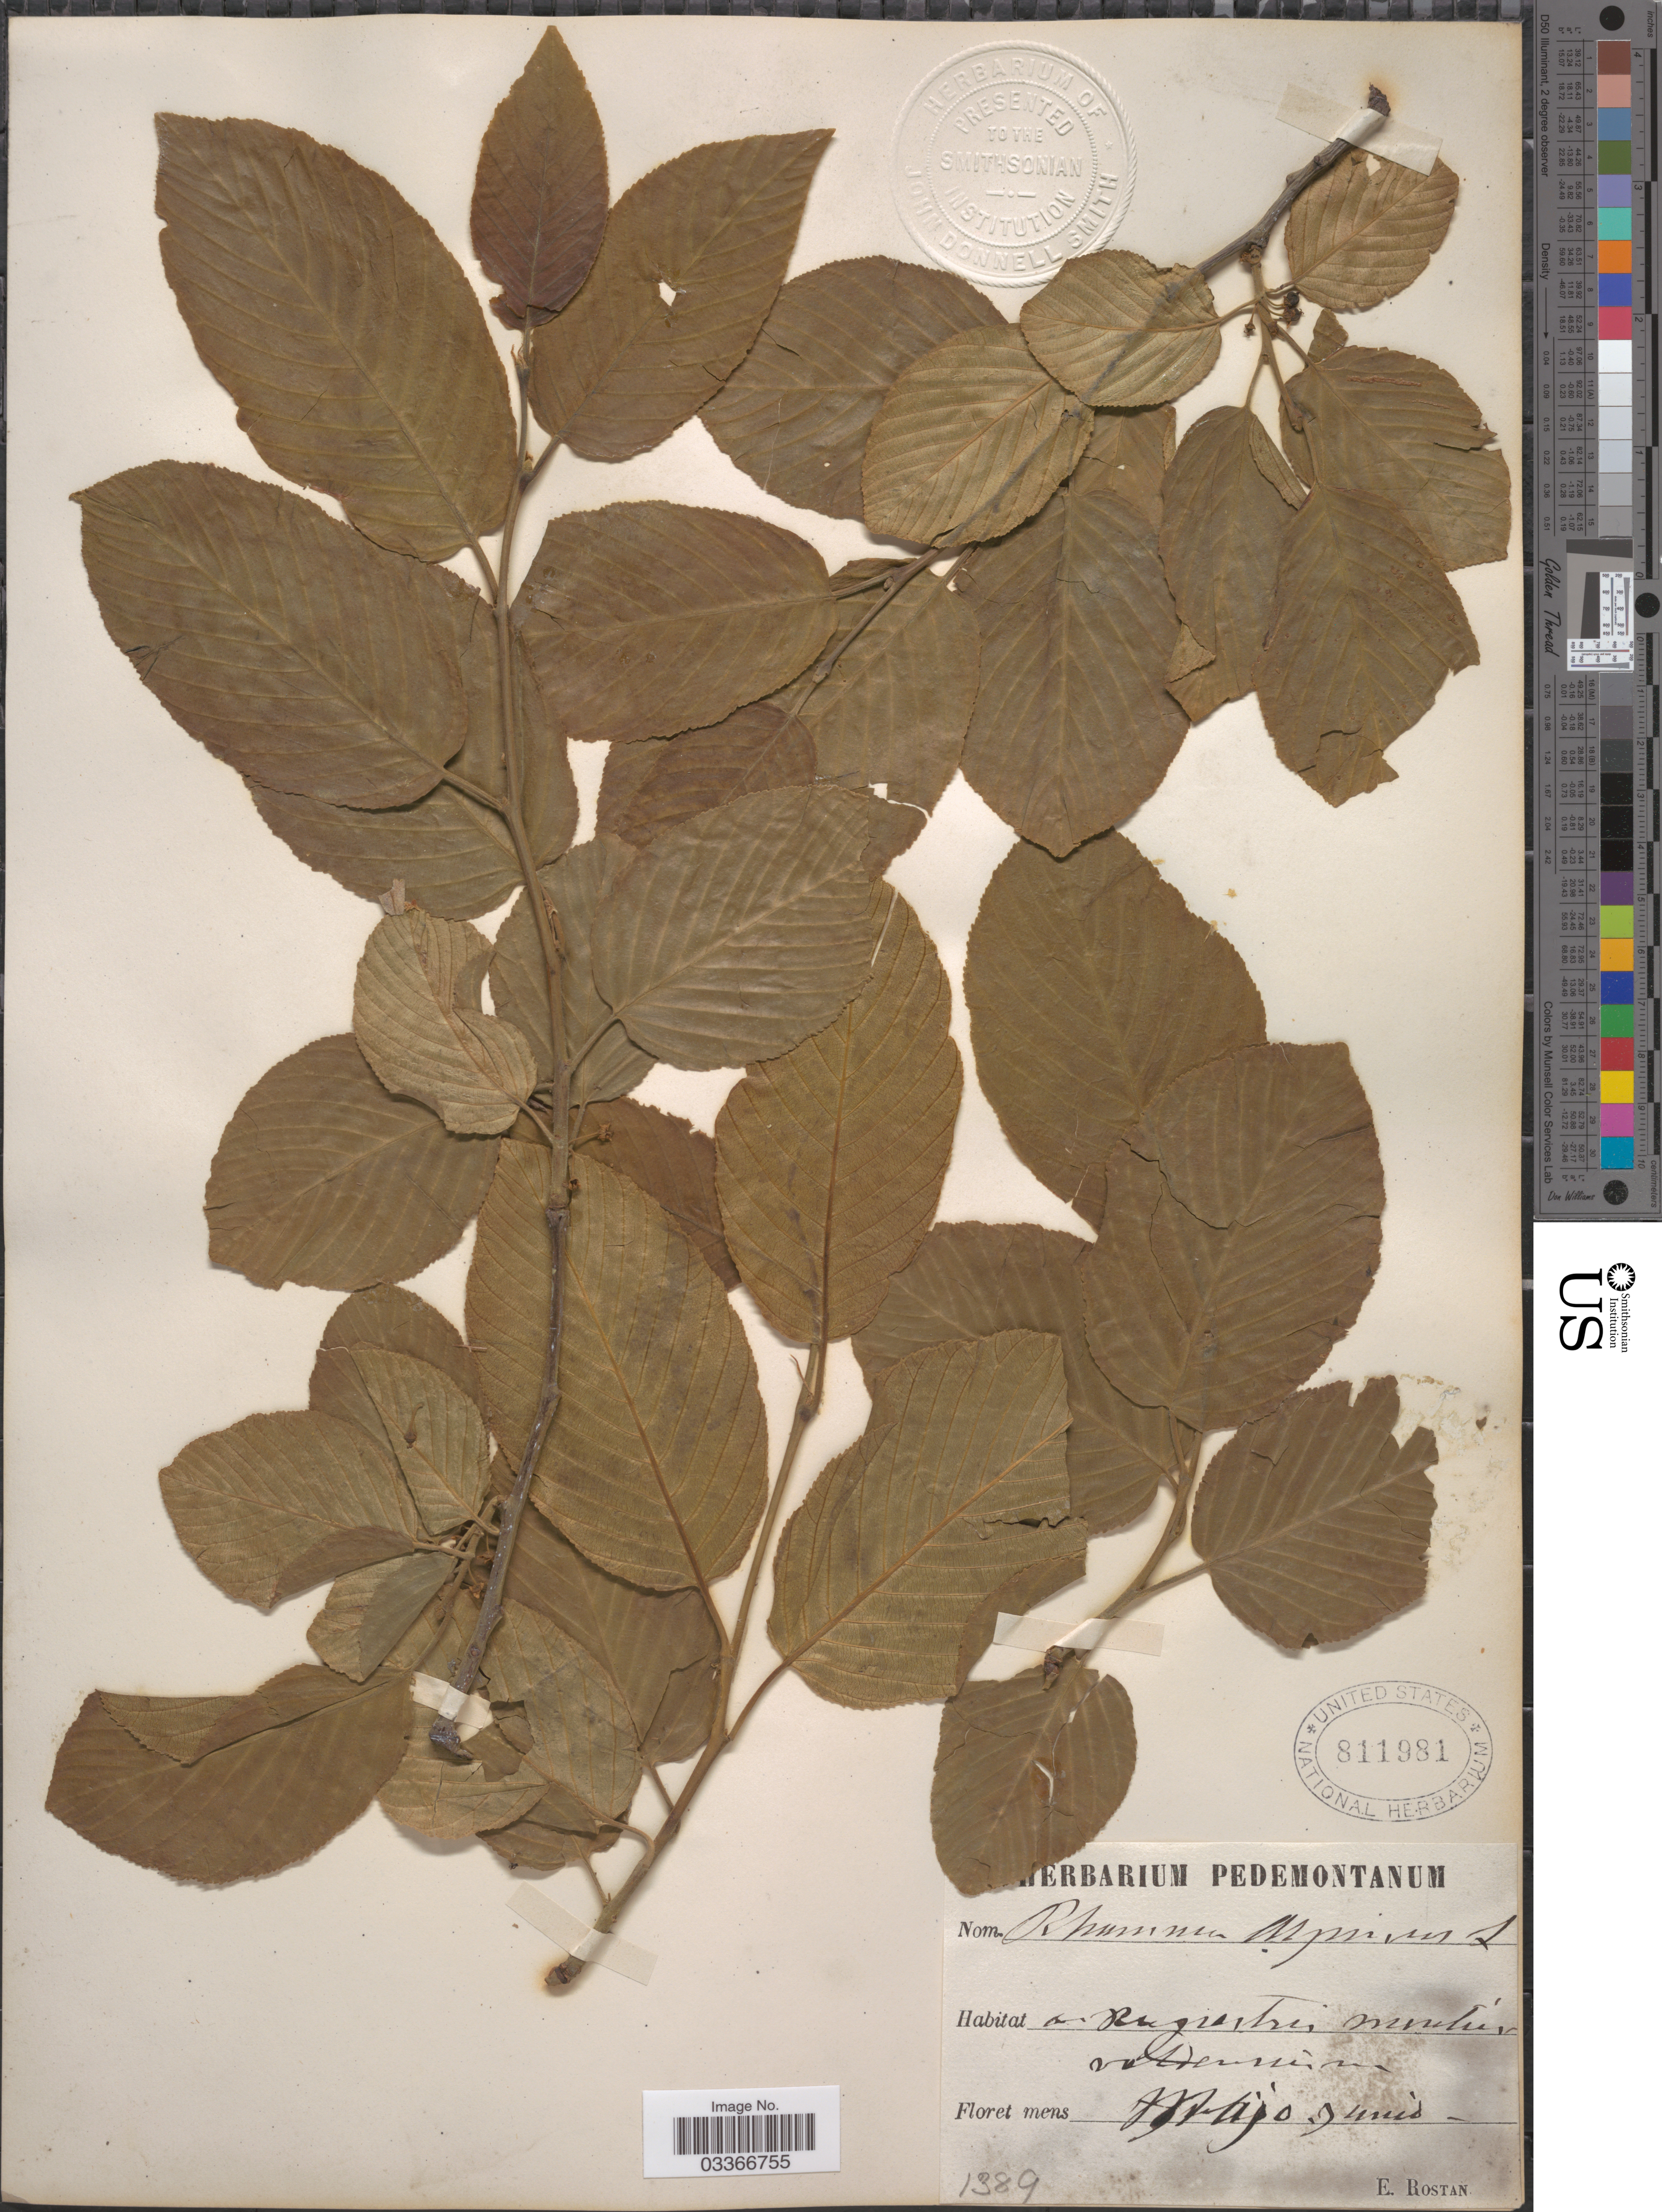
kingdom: Plantae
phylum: Tracheophyta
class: Magnoliopsida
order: Rosales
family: Rhamnaceae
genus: Rhamnus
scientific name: Rhamnus alpina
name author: L.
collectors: E. Rostan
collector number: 1389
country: Italy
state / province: Piedmont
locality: Pr. Rugrestris montium valvensium.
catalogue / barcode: US 811981